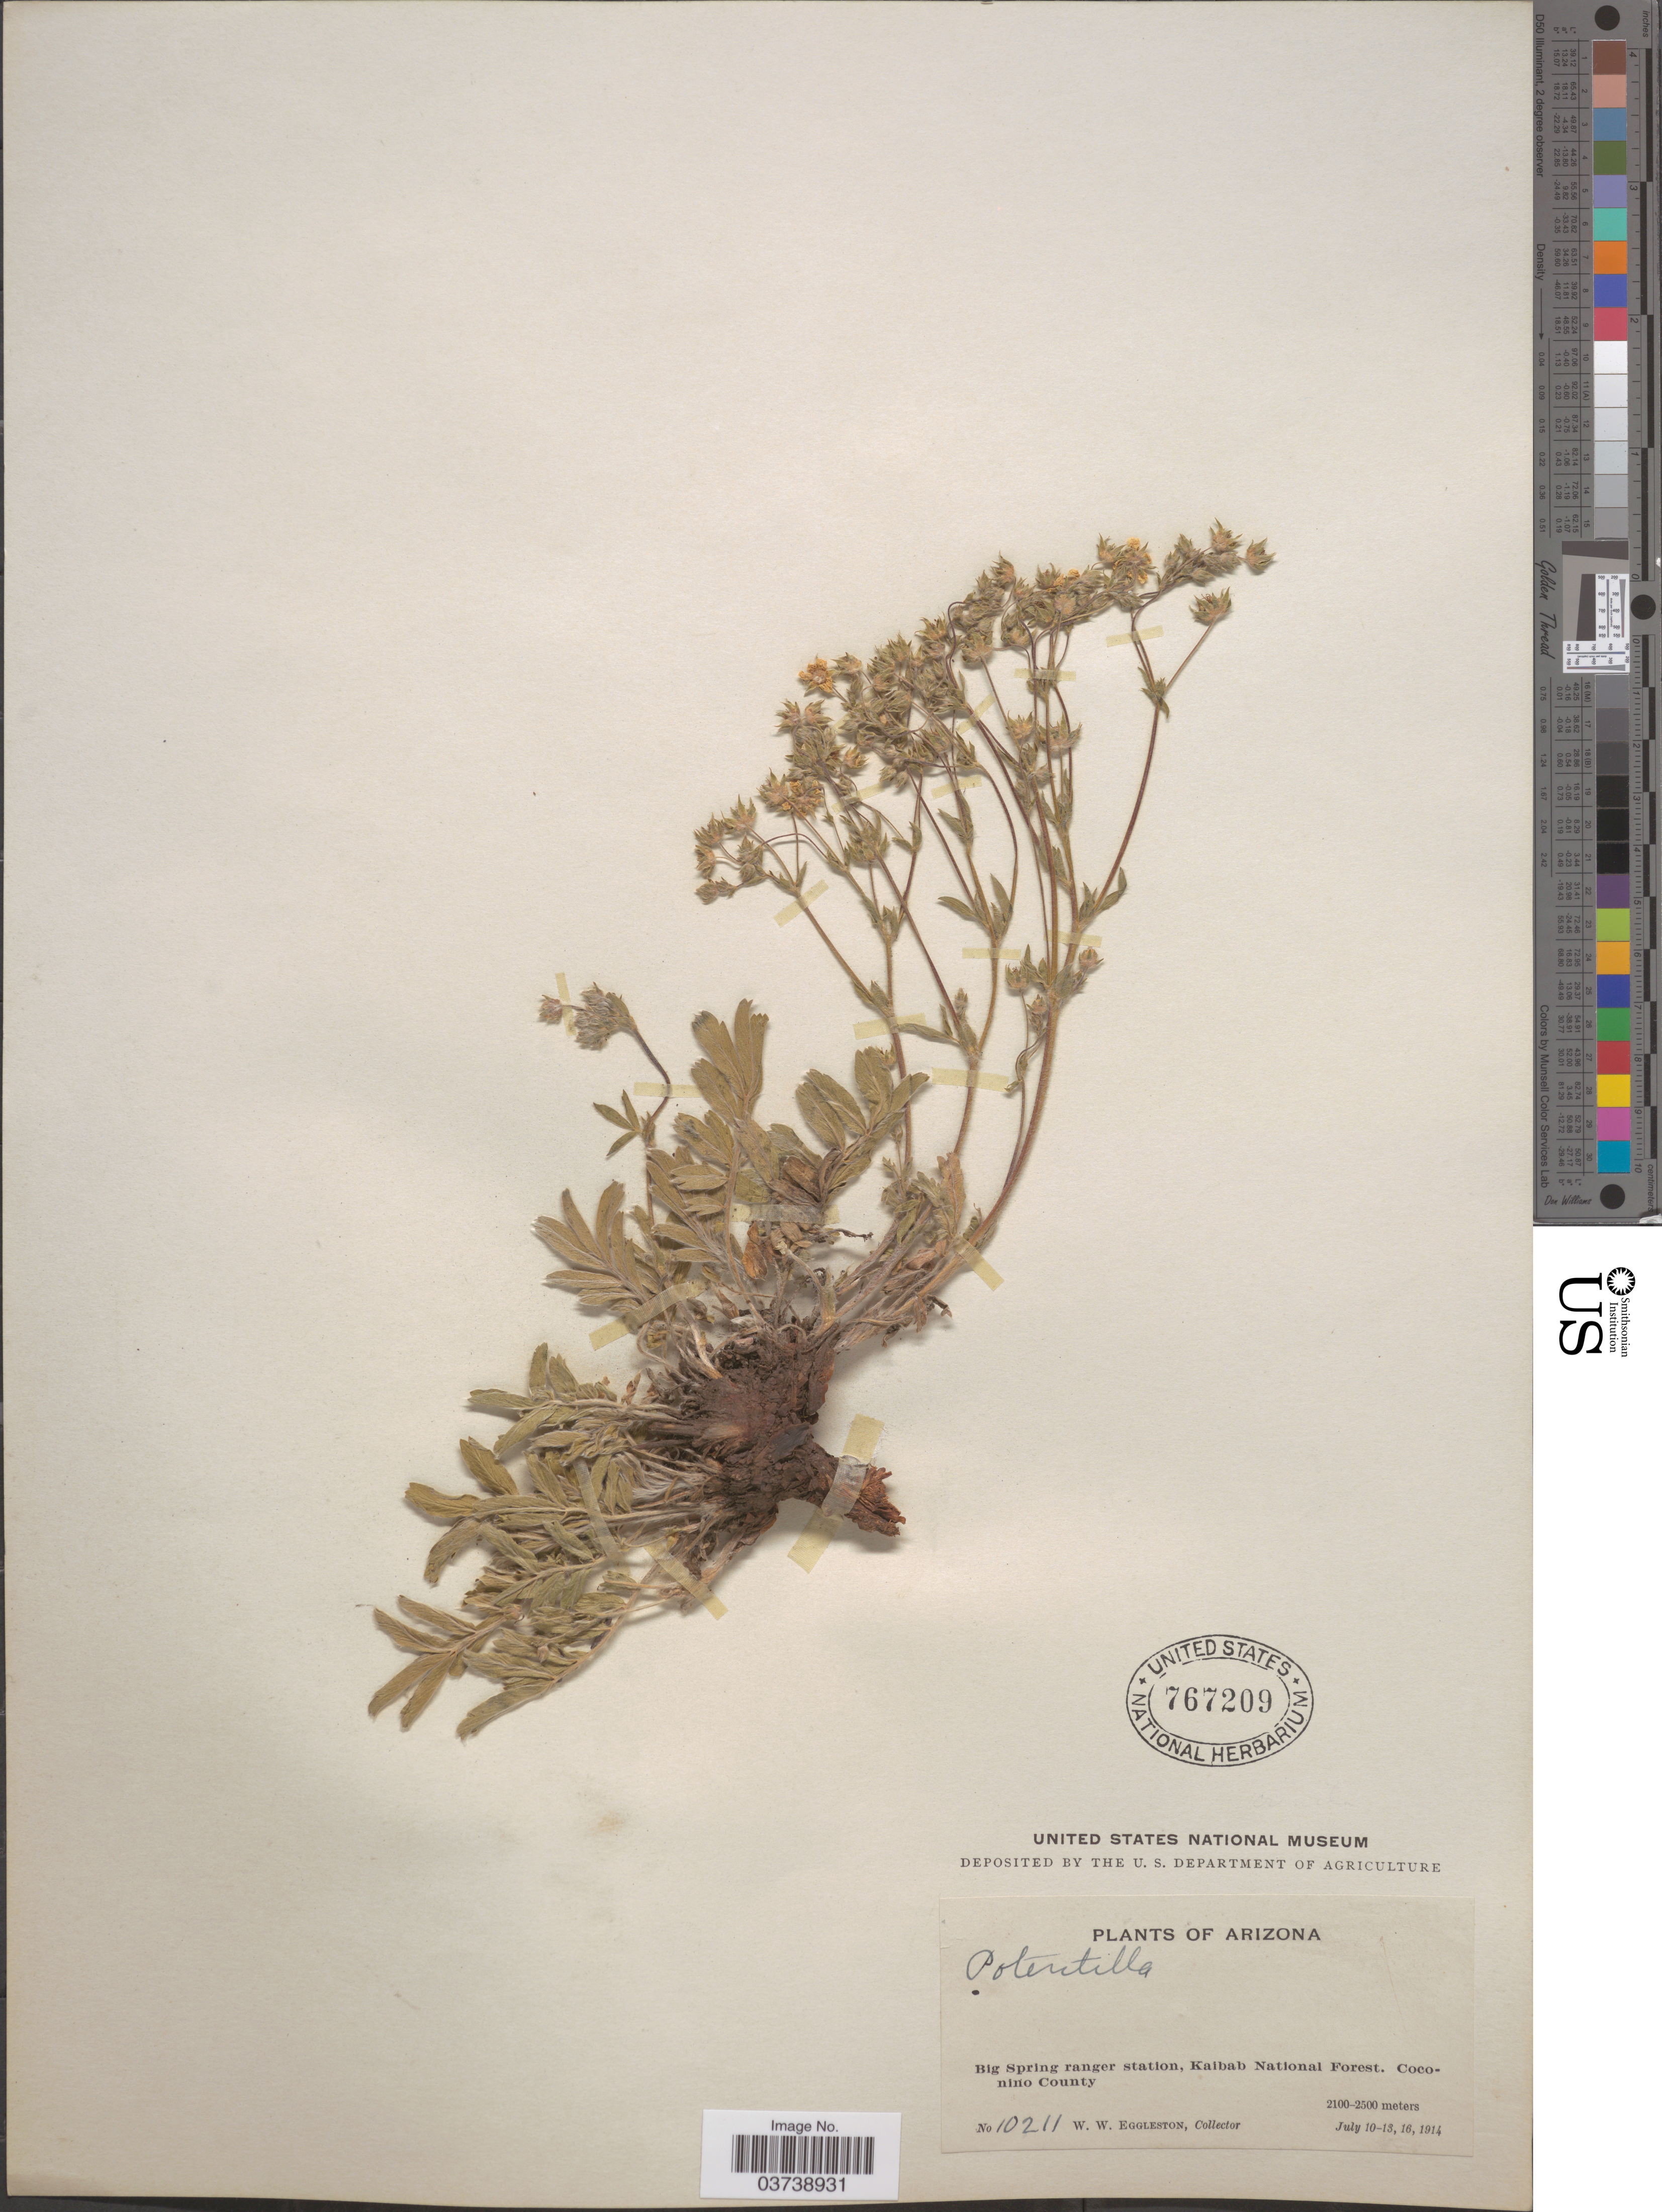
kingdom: Plantae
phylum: Tracheophyta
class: Magnoliopsida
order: Rosales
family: Rosaceae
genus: Potentilla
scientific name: Potentilla crinita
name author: A. Gray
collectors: W. W. Eggleston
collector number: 10211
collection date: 1914-07-10/1914-07-16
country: United States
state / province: Arizona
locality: Big Spring ranger station, Kaibab National Forest. Coconino County.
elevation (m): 2100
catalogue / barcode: US 767209